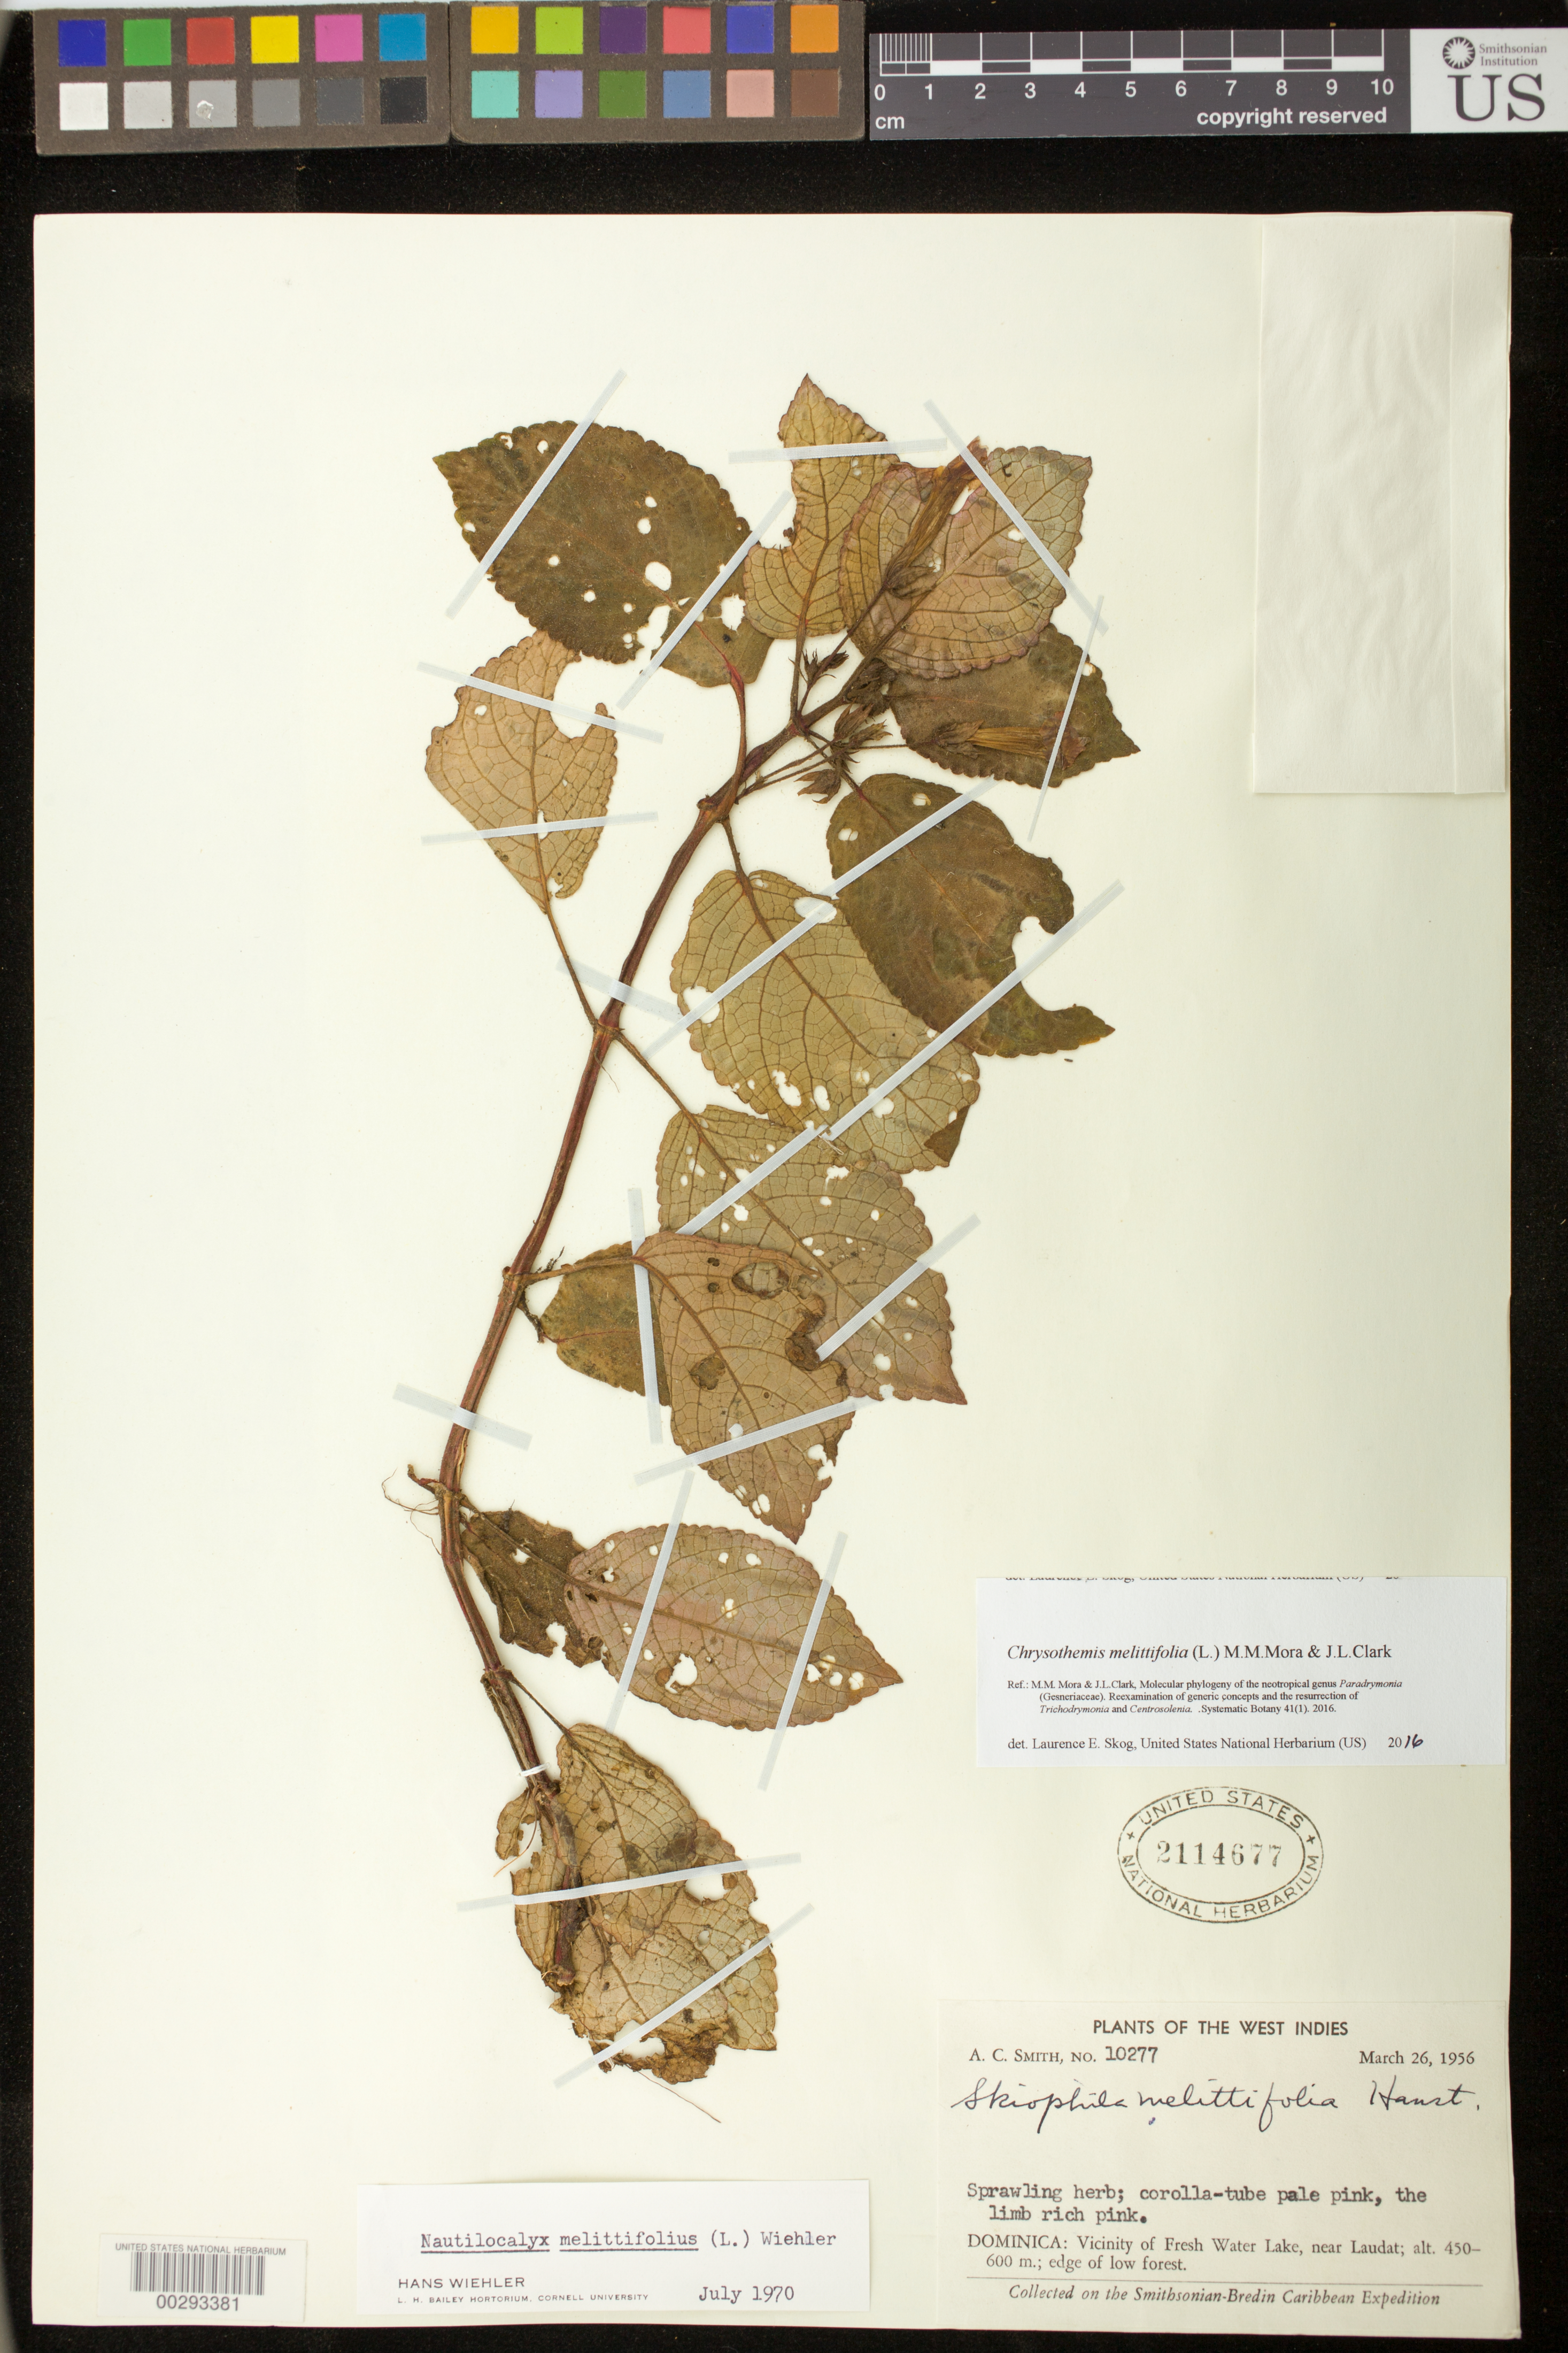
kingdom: Plantae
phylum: Tracheophyta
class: Magnoliopsida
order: Lamiales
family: Gesneriaceae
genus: Chrysothemis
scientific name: Chrysothemis melittifolia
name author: (L.) M.M. Mora & J.L. Clark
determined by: Skog, Laurence E.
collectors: A. C. Smith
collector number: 10277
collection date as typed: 26 Mar 1956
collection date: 1956-03-26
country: Dominica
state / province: St. George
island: Dominica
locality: Fresh water lake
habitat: Edge of low forest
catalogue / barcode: US 2114677